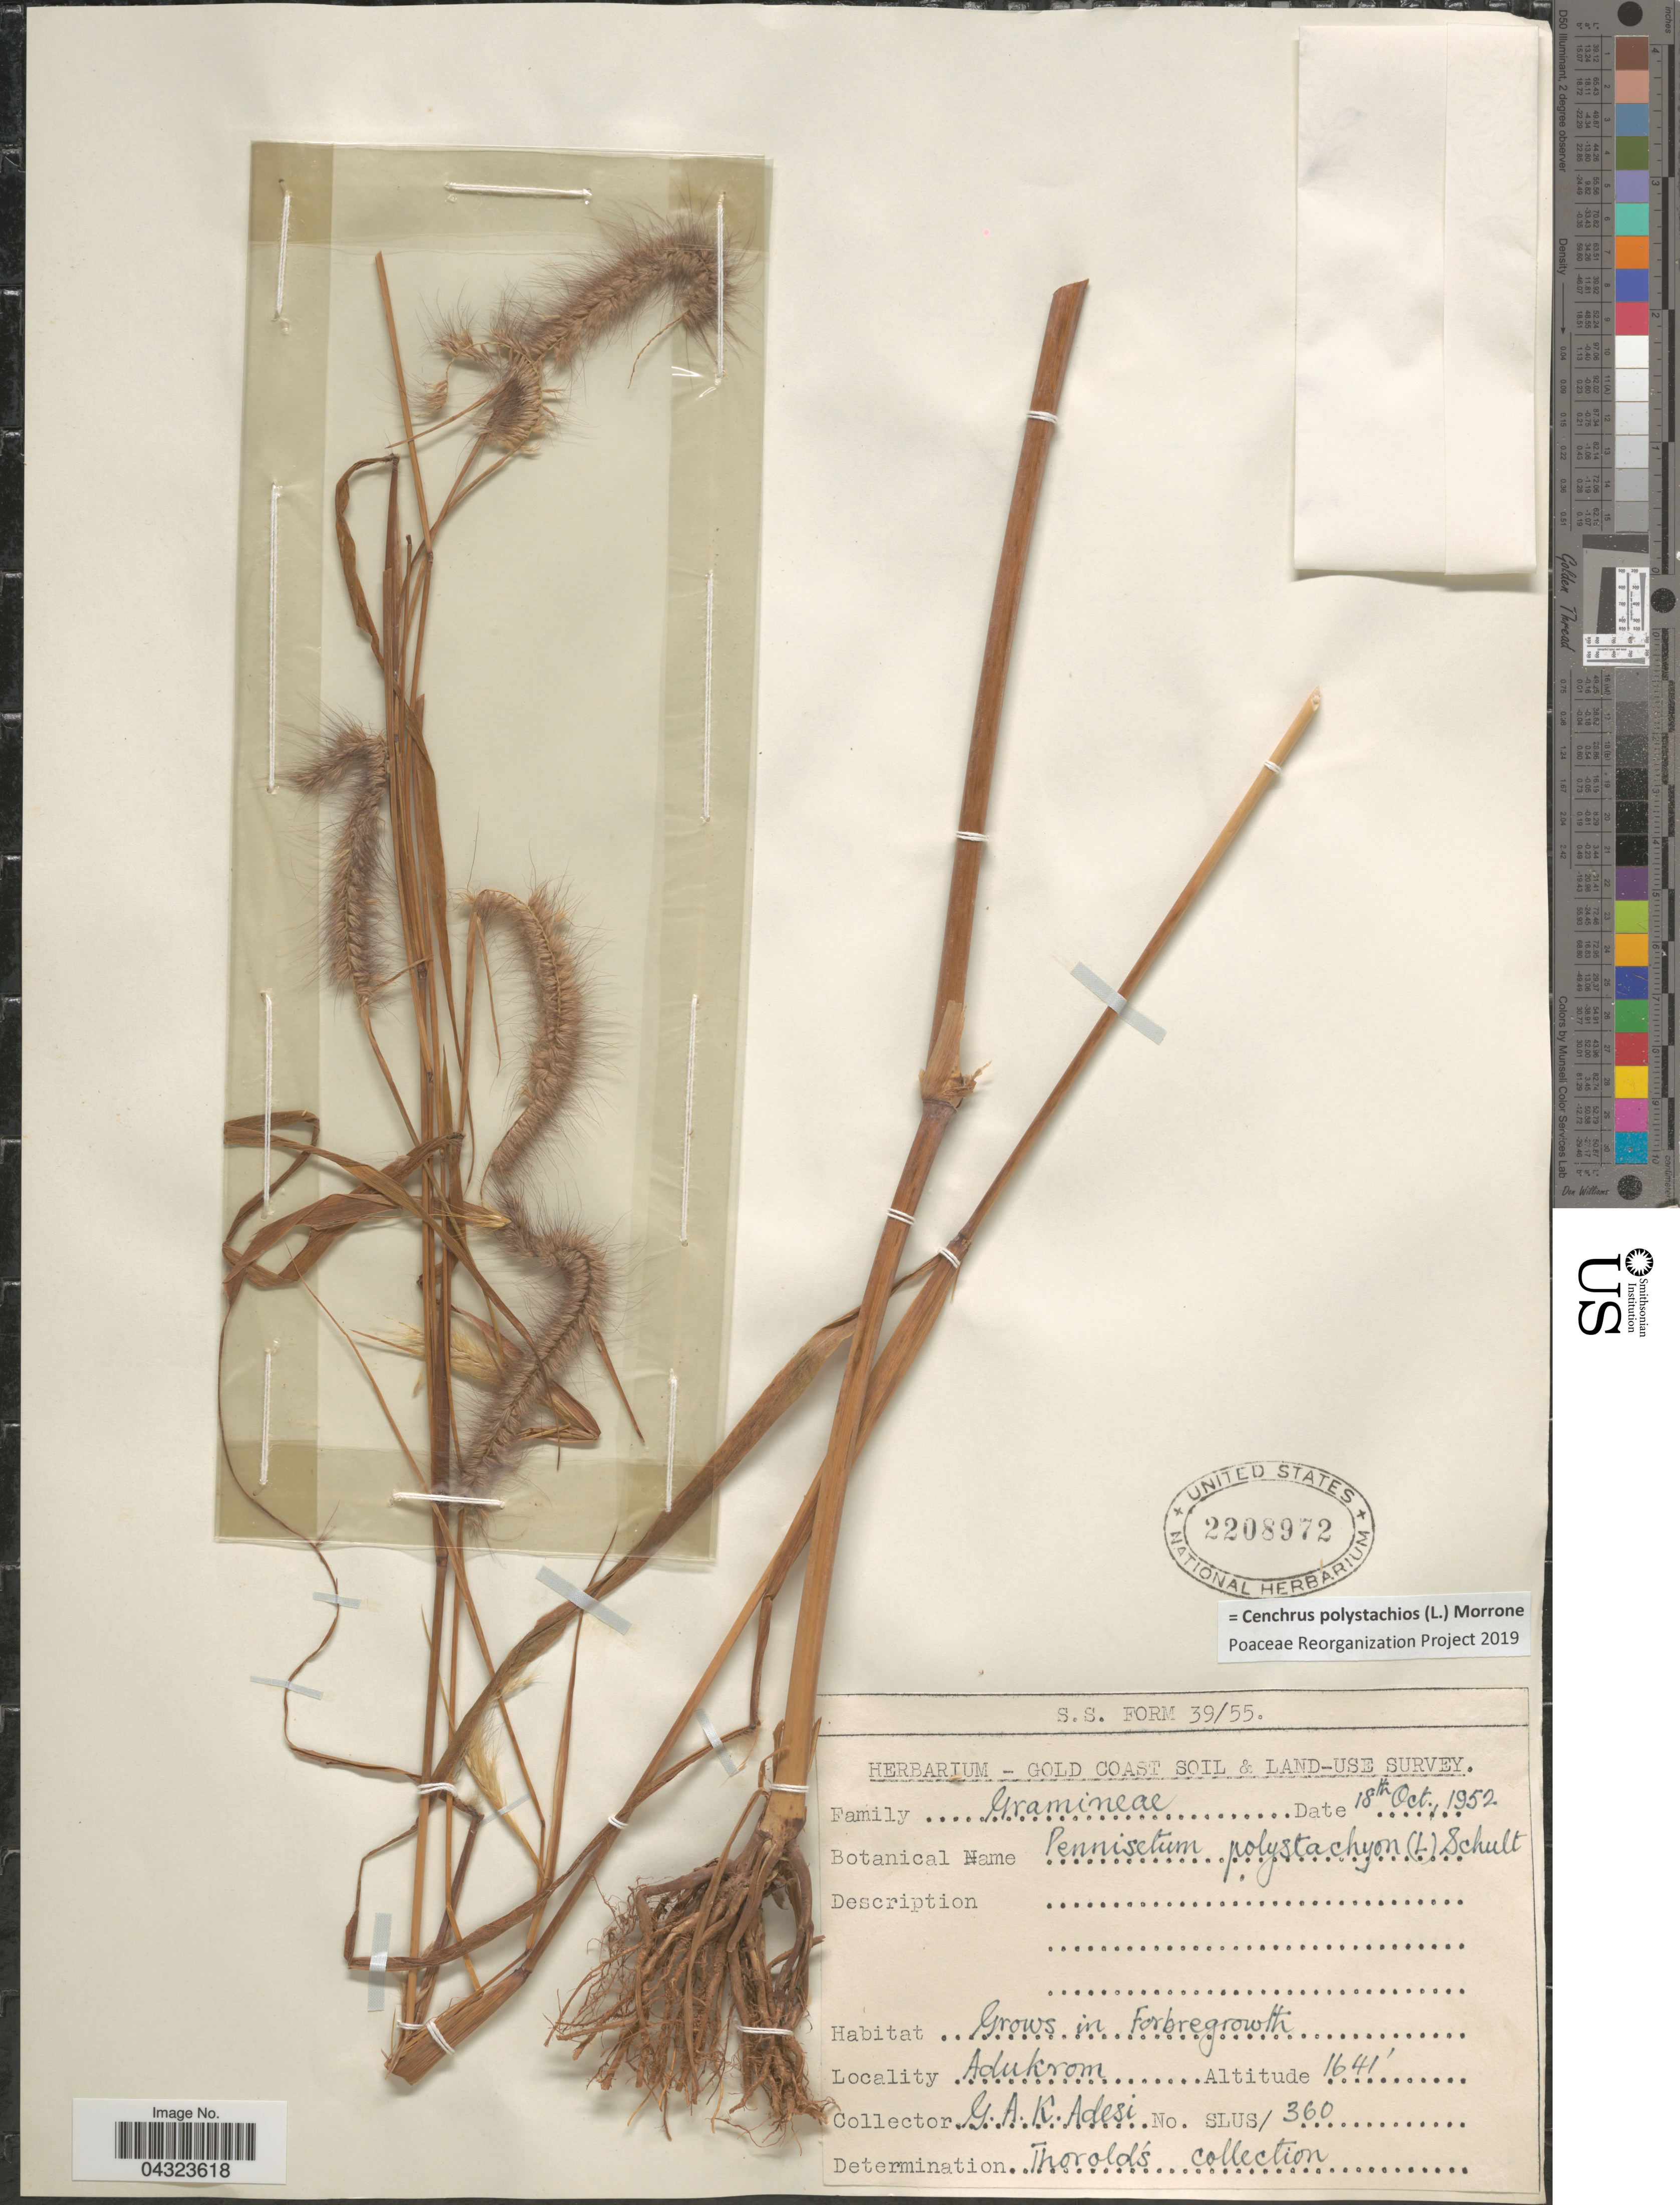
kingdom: Plantae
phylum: Tracheophyta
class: Liliopsida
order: Poales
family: Poaceae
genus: Cenchrus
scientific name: Cenchrus polystachios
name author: (L.) Morrone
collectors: G. A. K. Adesi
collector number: SLUS/360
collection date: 1952-10-18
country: Ghana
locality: Gold Coast Soil & Land-Use Survey. Adukrom.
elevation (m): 500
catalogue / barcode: US 2208972